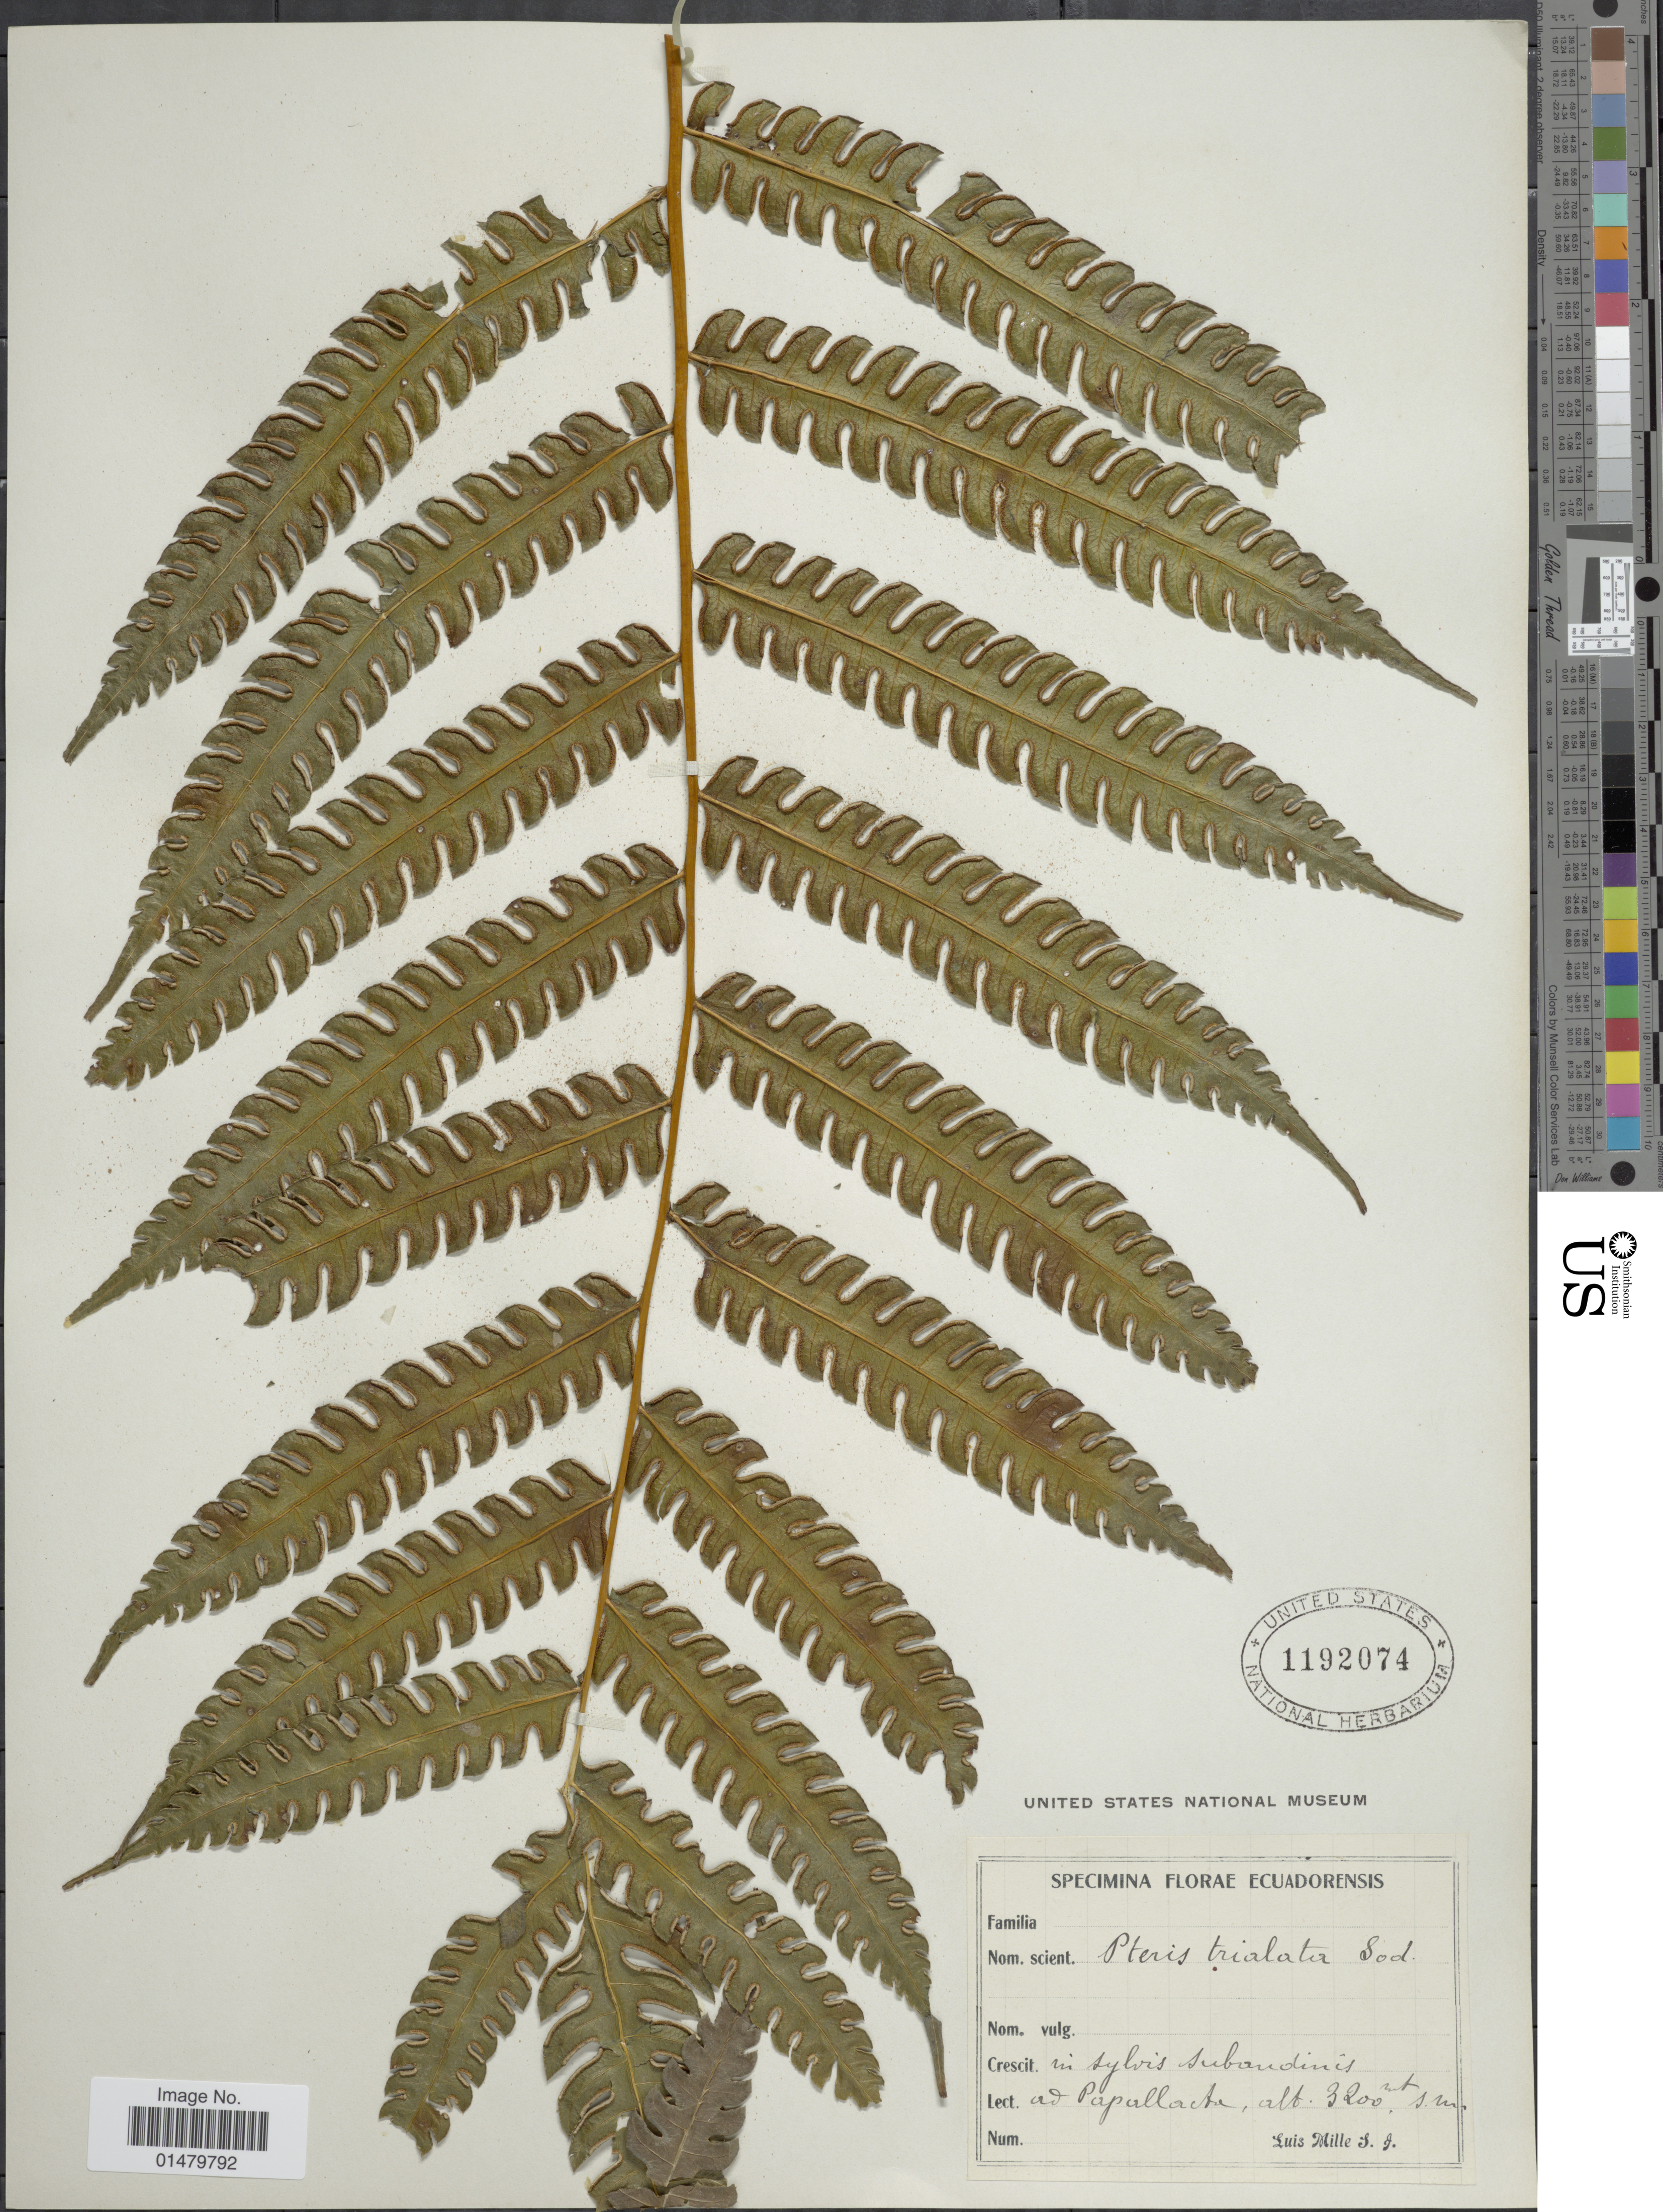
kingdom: Plantae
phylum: Tracheophyta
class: Polypodiopsida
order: Polypodiales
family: Pteridaceae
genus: Pteris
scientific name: Pteris podophylla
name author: Sw.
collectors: L. Mille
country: Ecuador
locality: Florae Ecuadorensis. In sylvis subandinis. Ad Papallacta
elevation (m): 3200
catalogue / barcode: US 1192074